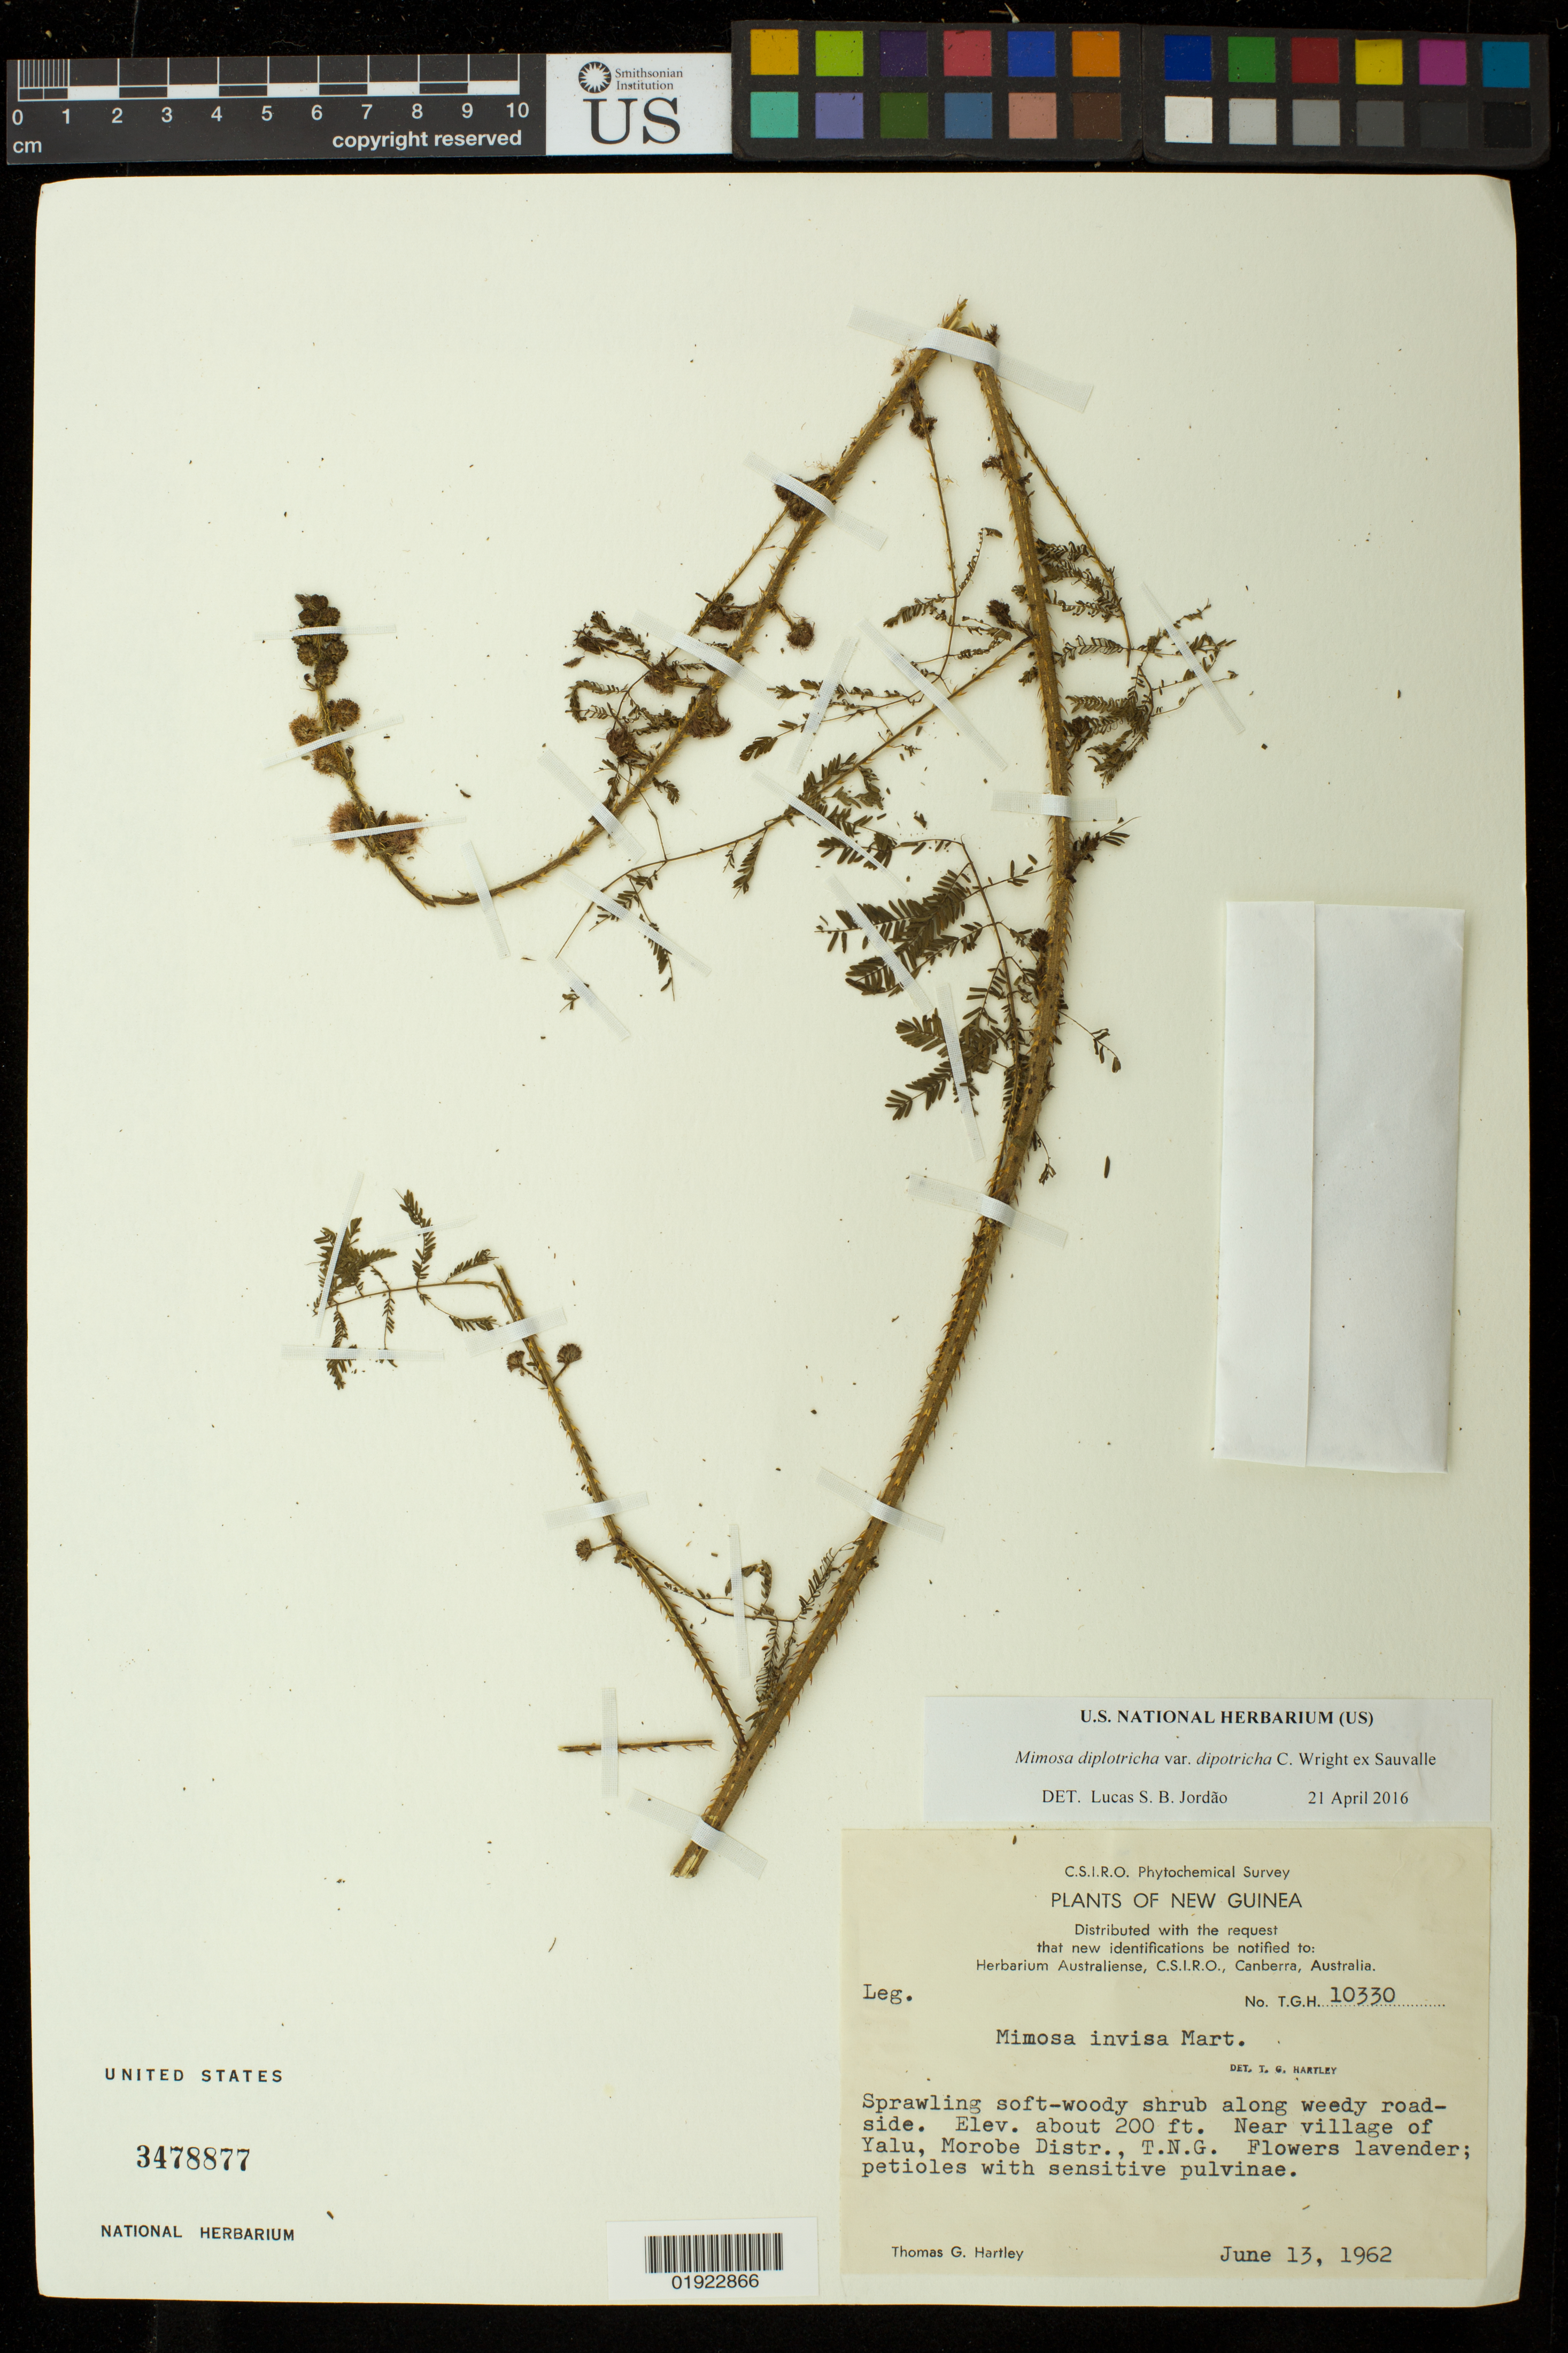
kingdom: Plantae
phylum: Tracheophyta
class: Magnoliopsida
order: Fabales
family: Fabaceae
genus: Mimosa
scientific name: Mimosa diplotricha var. diplotricha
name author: C. Wright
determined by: Jordão, Lucas S.B.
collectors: T. G. Hartley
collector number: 10330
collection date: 1962-06-13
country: Papua New Guinea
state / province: Morobe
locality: Near village of Yalu, T.N.G.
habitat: Along weedy roadside.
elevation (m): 61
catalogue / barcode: US 3478877